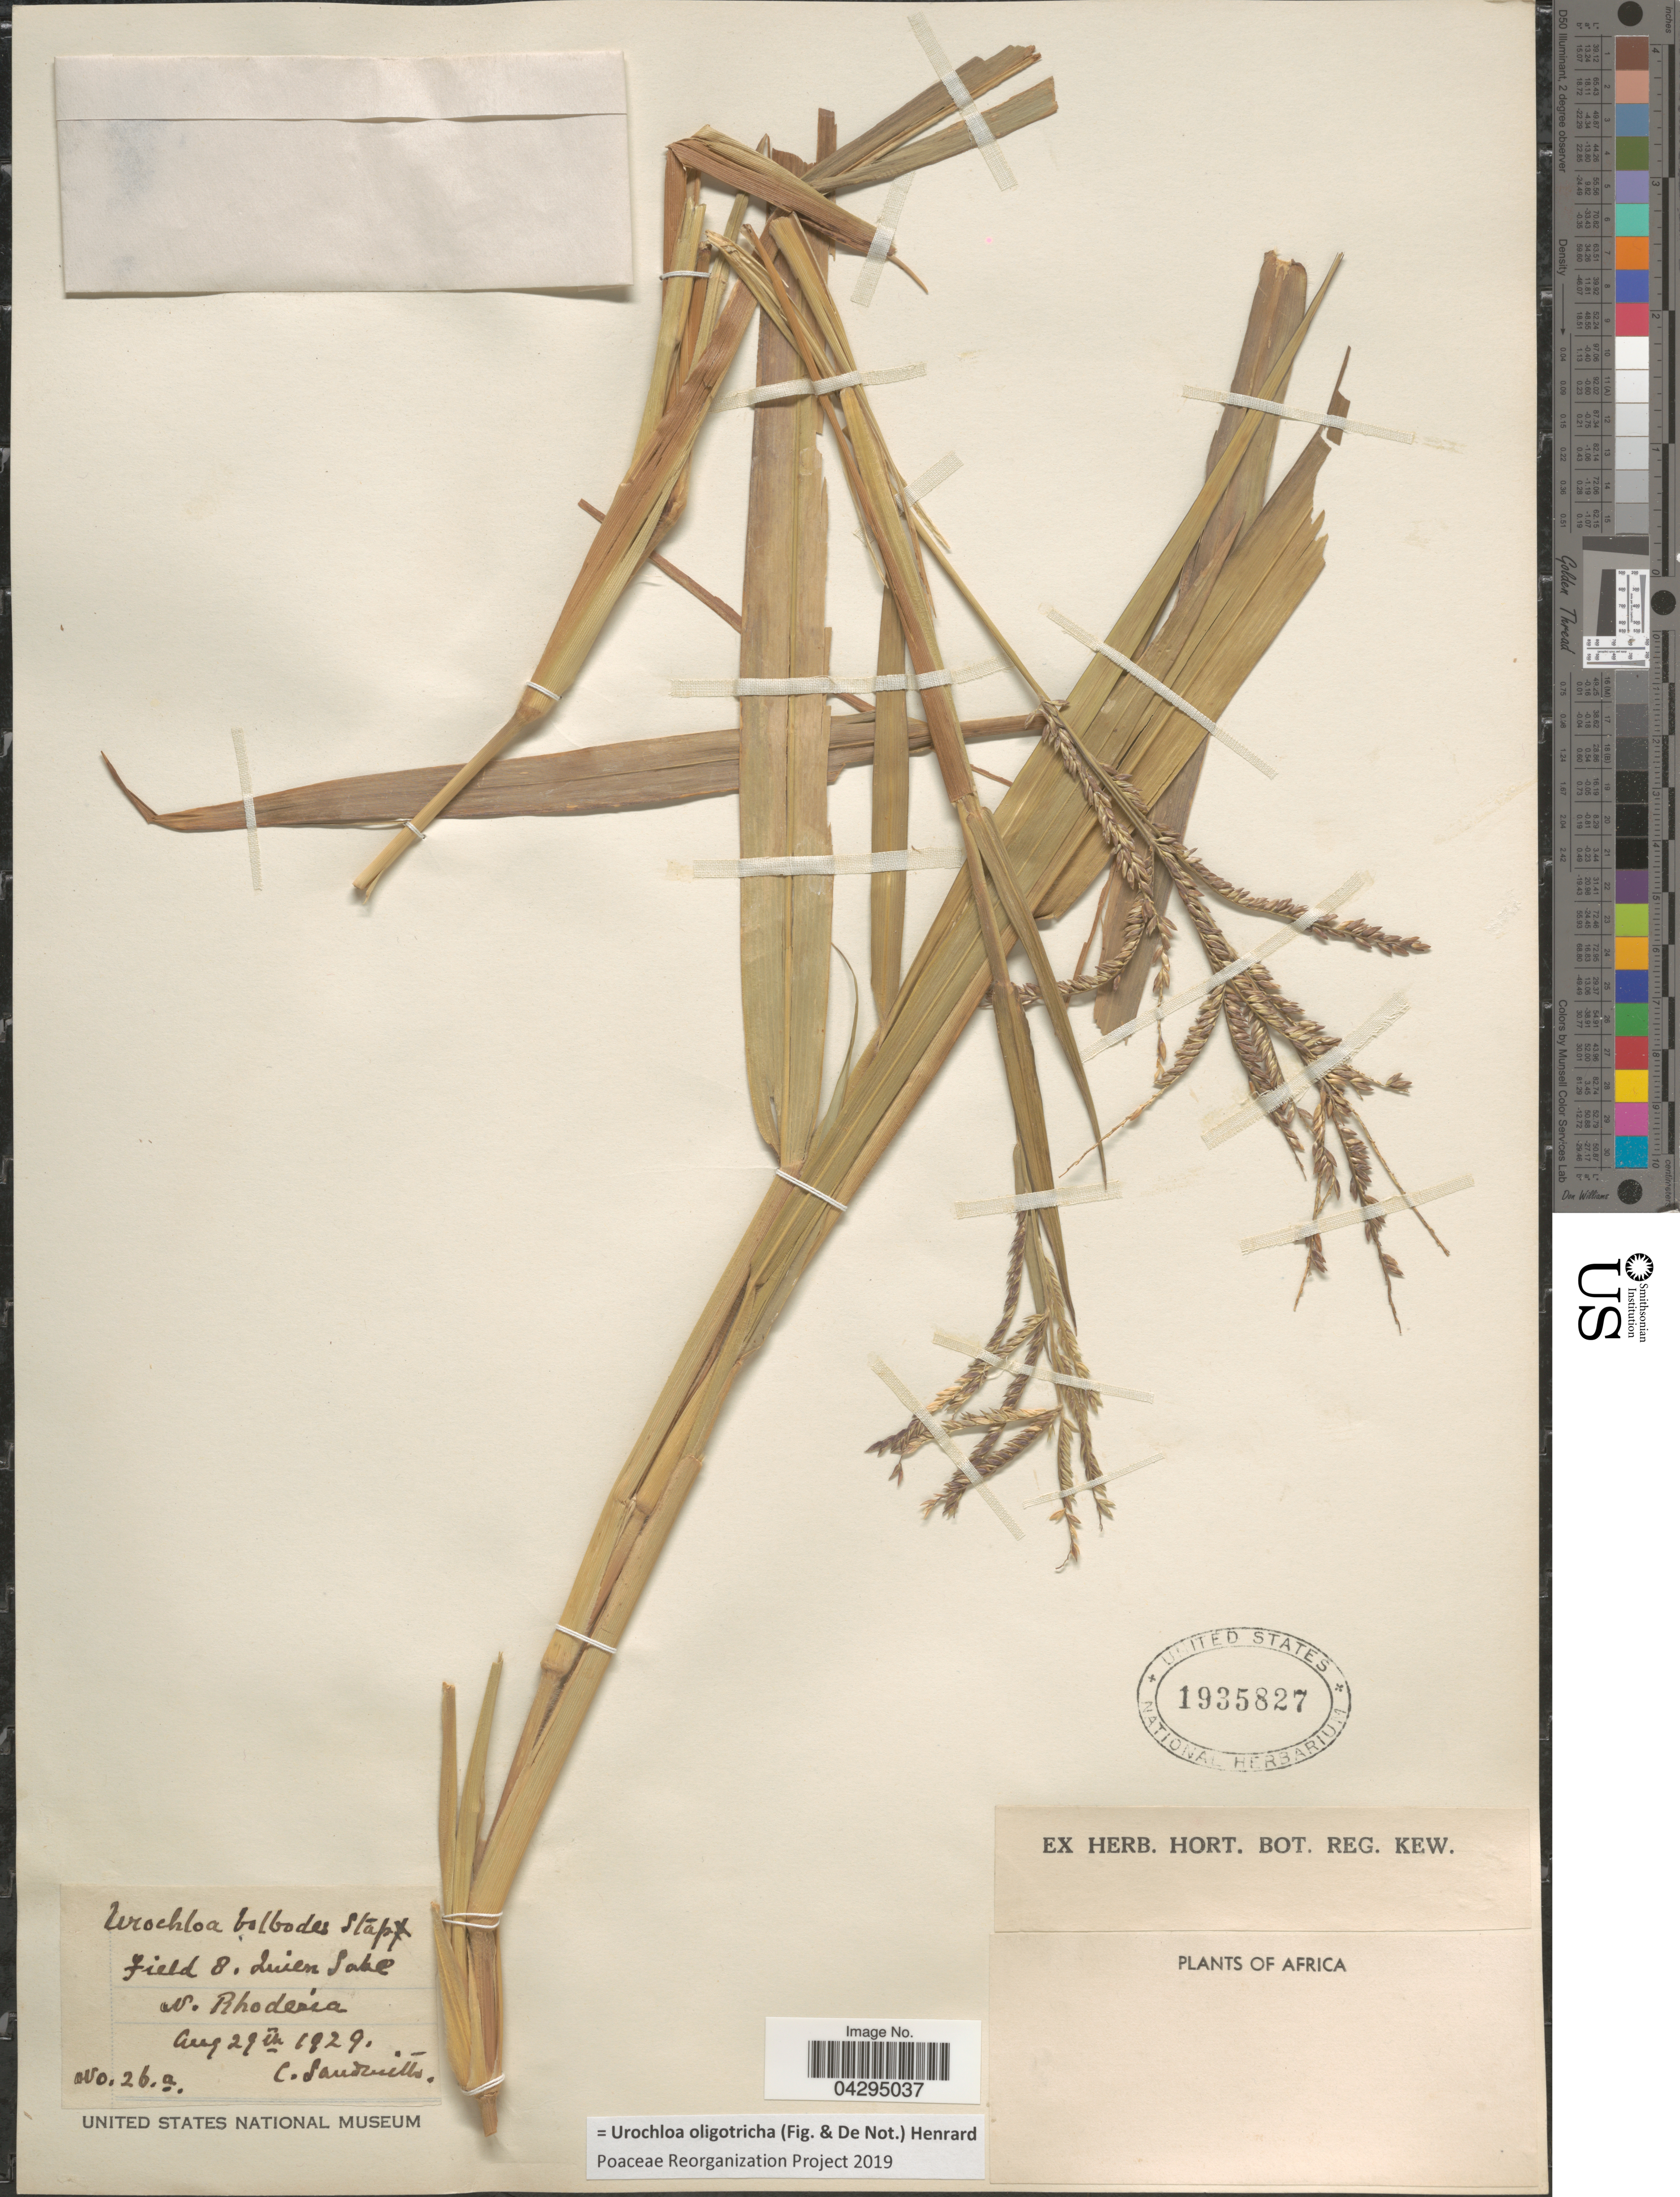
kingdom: Plantae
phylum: Tracheophyta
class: Liliopsida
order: Poales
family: Poaceae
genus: Urochloa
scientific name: Urochloa oligotricha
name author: (Fig. & De Not.) Henr.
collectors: C. I. Sandwith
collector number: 26a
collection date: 1929-08-29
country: Zambia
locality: Field 8, Quien Lake N. Rhodesia.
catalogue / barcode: US 1935827